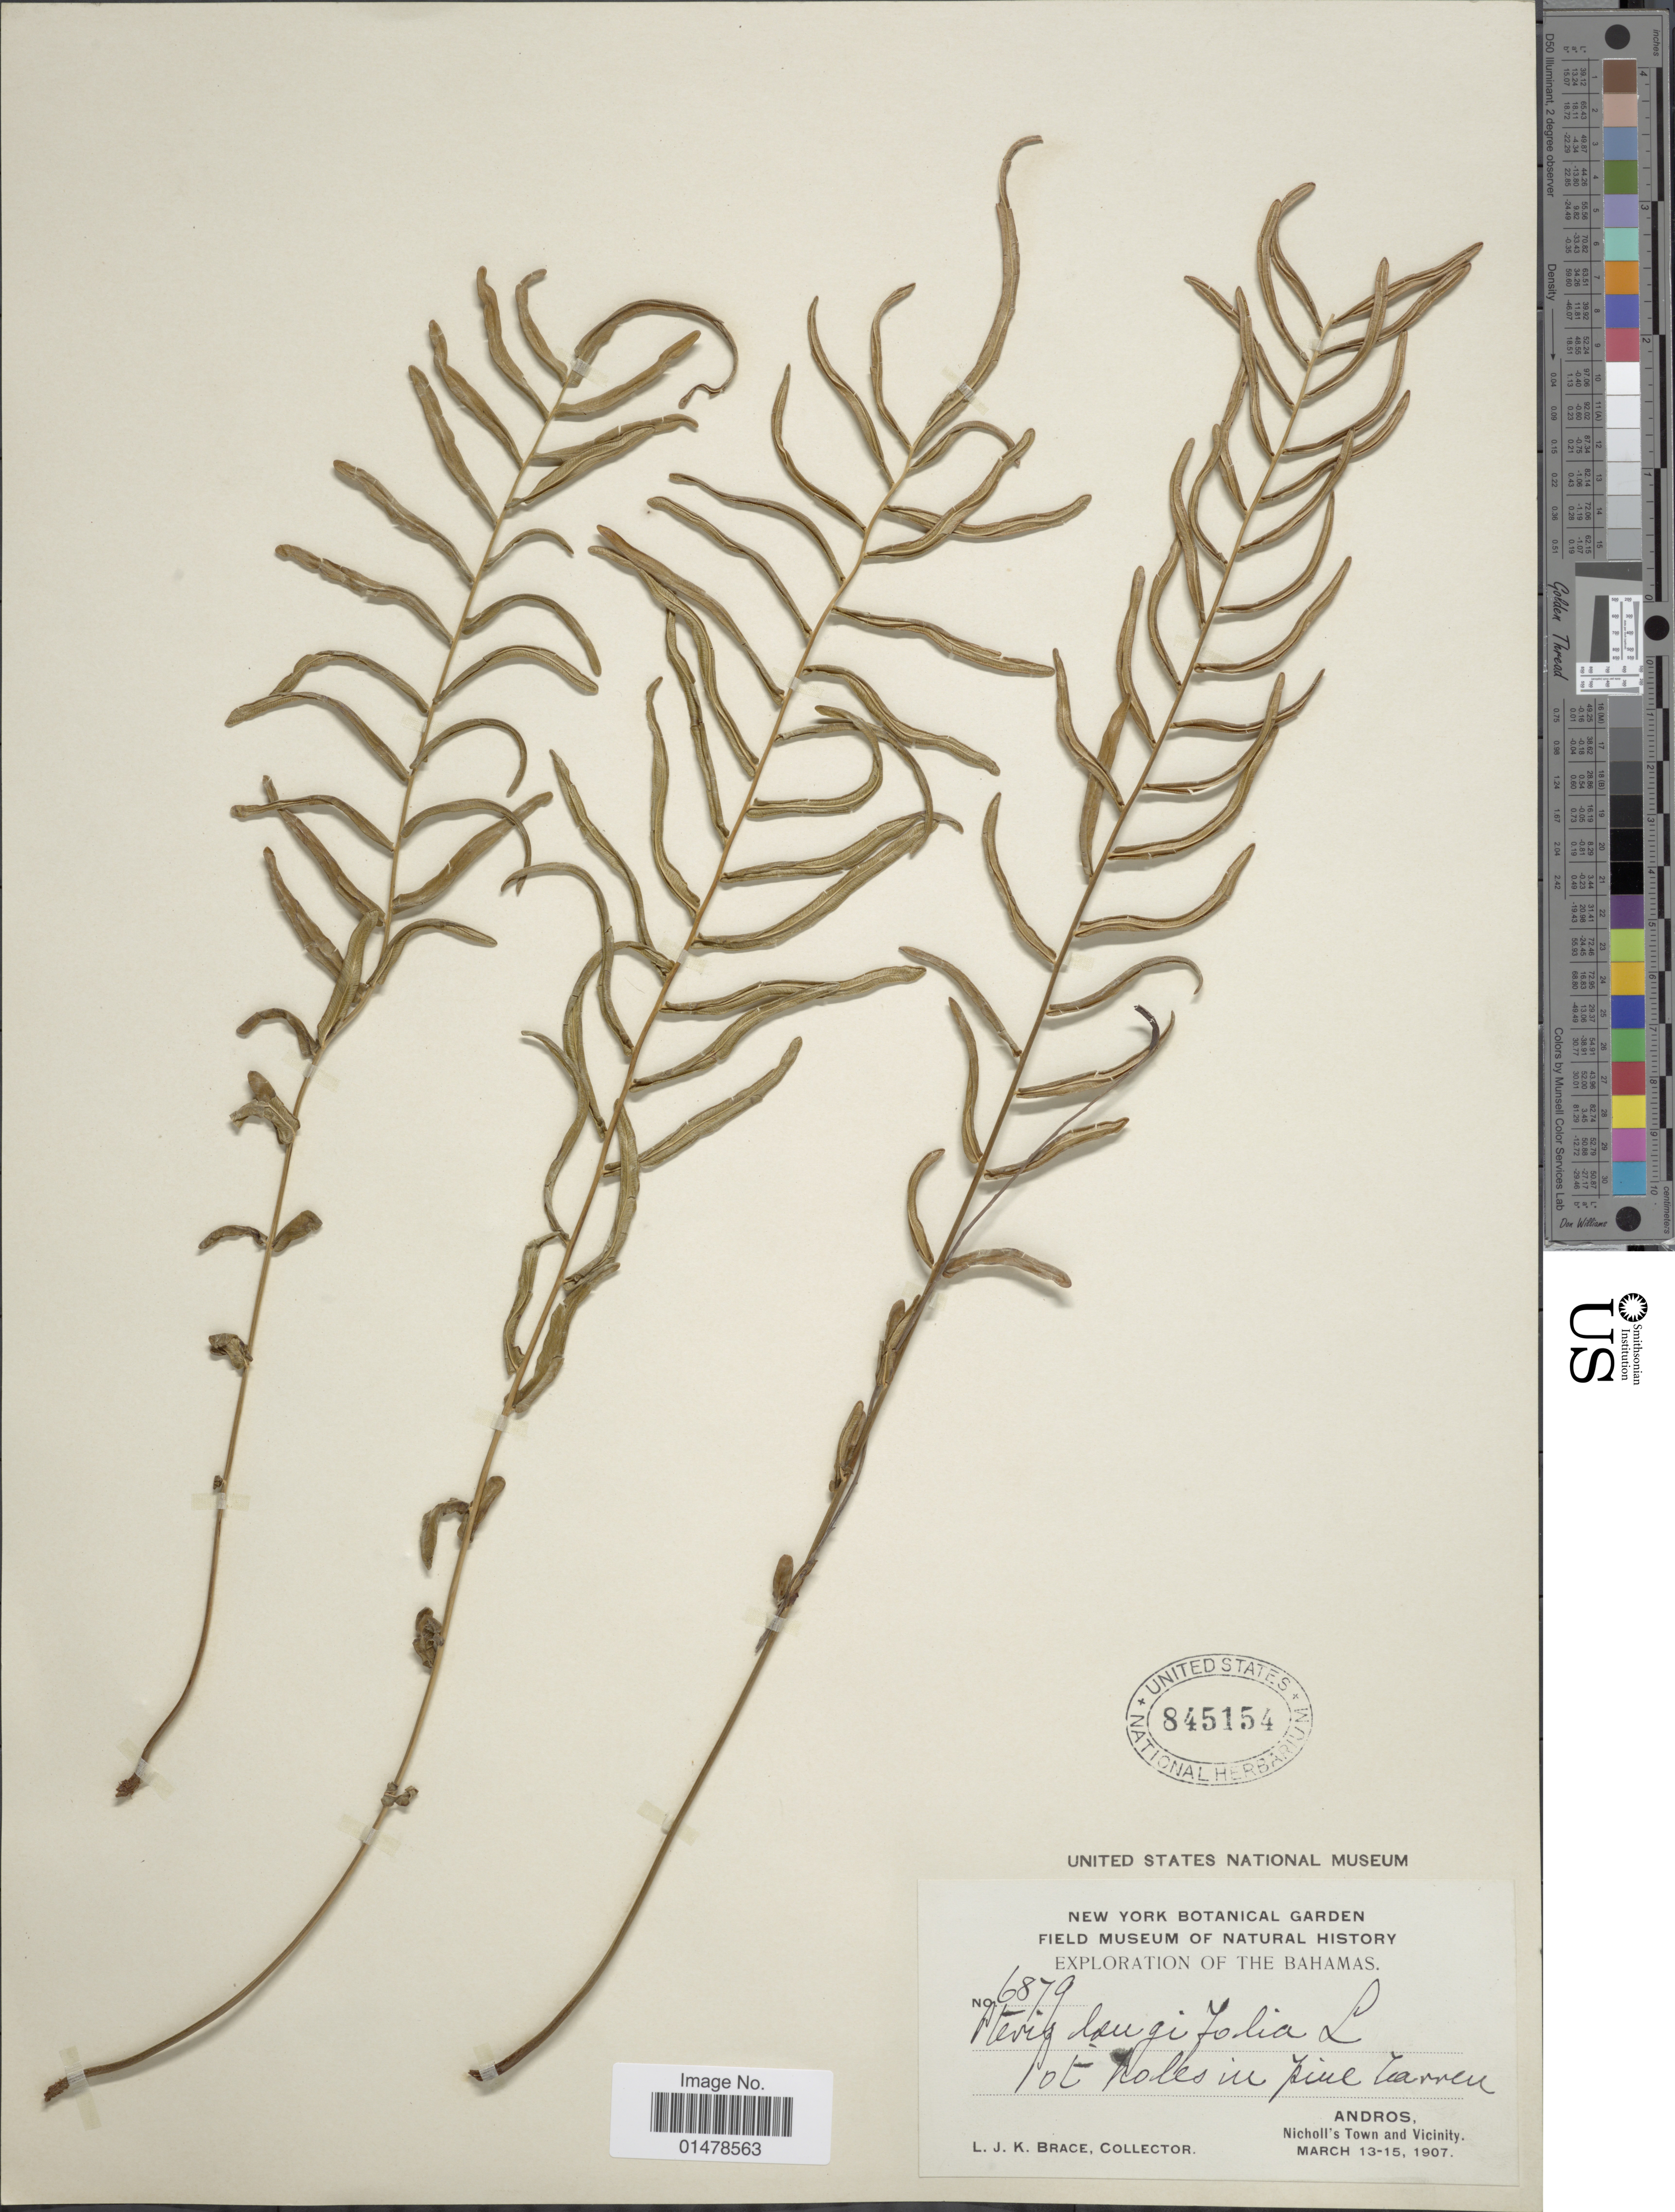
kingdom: Plantae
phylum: Tracheophyta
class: Polypodiopsida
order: Polypodiales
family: Pteridaceae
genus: Pteris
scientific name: Pteris bahamenis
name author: (J. Agardh) Fée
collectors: L. J. K. Brace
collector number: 6879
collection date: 1907-03-13/1907-03-15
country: Bahamas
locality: The Bahamas, Andros, Nicholl's Town and Vicinity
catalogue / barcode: US 845154